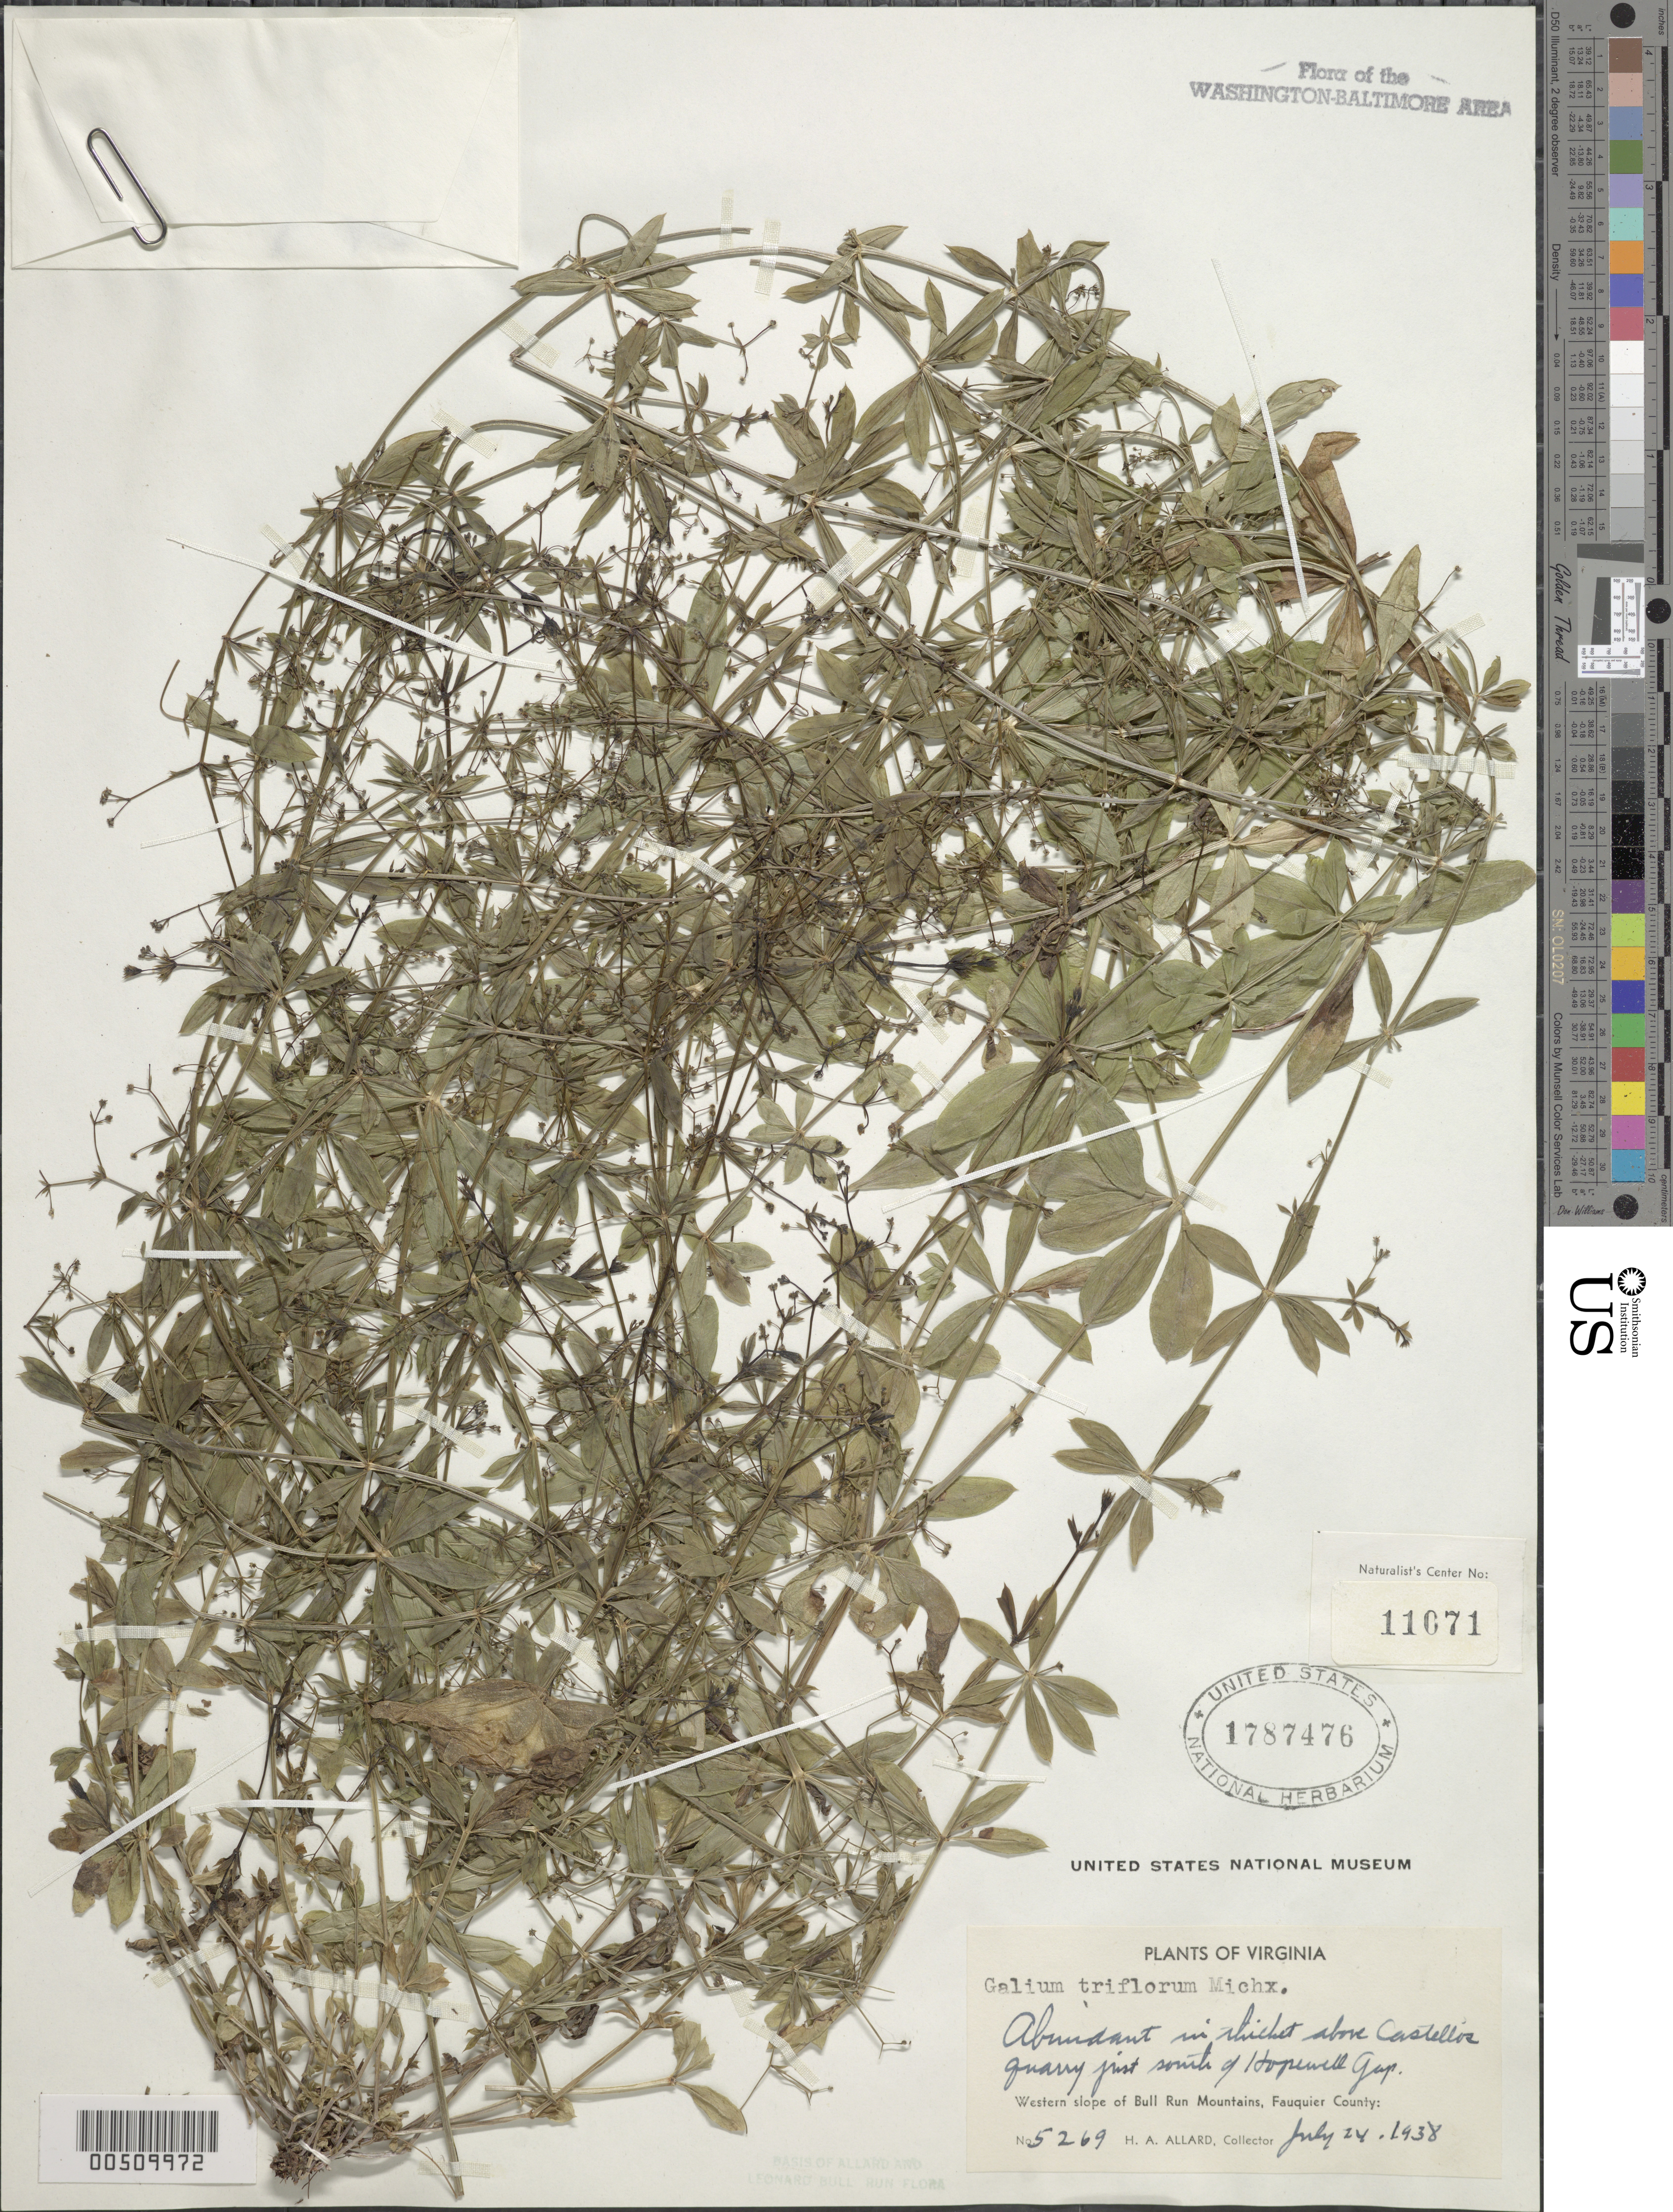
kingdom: Plantae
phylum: Tracheophyta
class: Magnoliopsida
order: Gentianales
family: Rubiaceae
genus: Galium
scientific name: Galium triflorum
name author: Michx.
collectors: H. A. Allard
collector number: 5269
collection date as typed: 24 Jul 1938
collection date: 1938-07-24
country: United States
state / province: Virginia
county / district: Fauquier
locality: Bull Run Mts., S of Hopewell Gap, above Castello's quarry Bull Run Mts.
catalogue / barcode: US 1787476